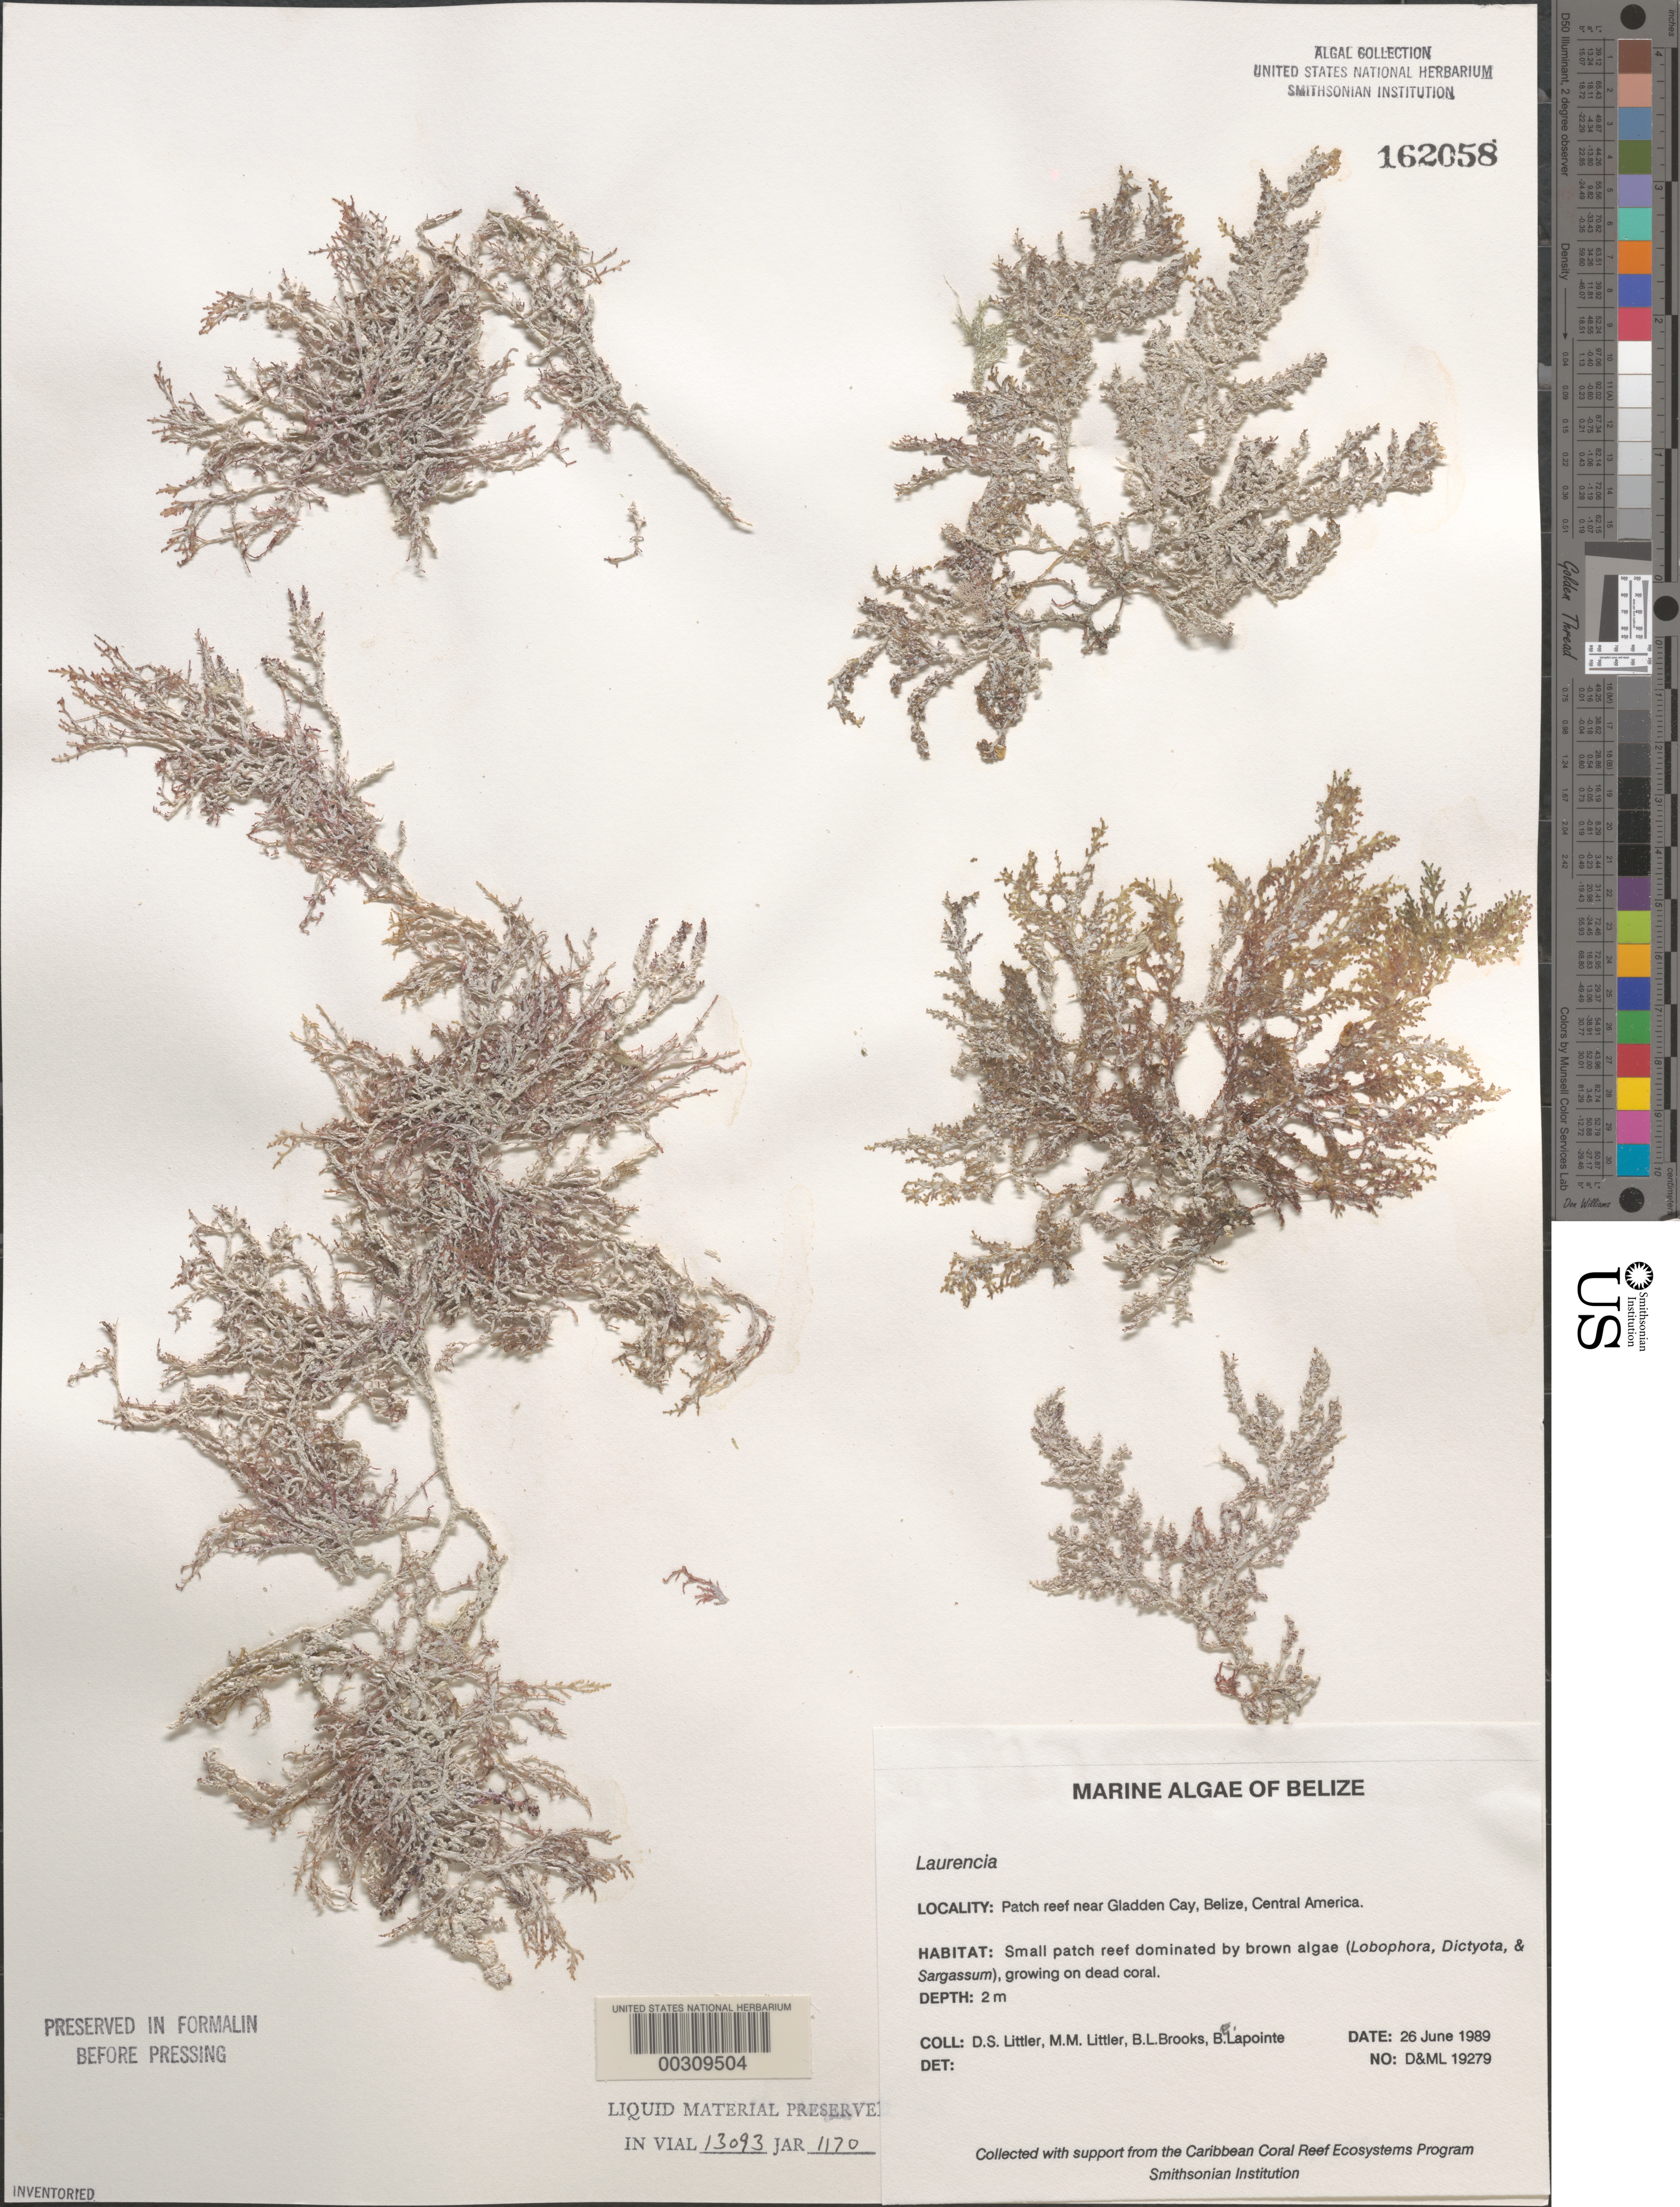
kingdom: Plantae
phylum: Rhodophyta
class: Florideophyceae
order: Ceramiales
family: Rhodomelaceae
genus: Laurencia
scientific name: Laurencia sp.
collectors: D. S. Littler, M. M. Littler, B. Brooks & B. Lapointe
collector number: D&ML 19279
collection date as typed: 26 Jun 1989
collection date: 1989-06-26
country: Belize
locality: Patch reef near Gladden Cay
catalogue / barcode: US 162058